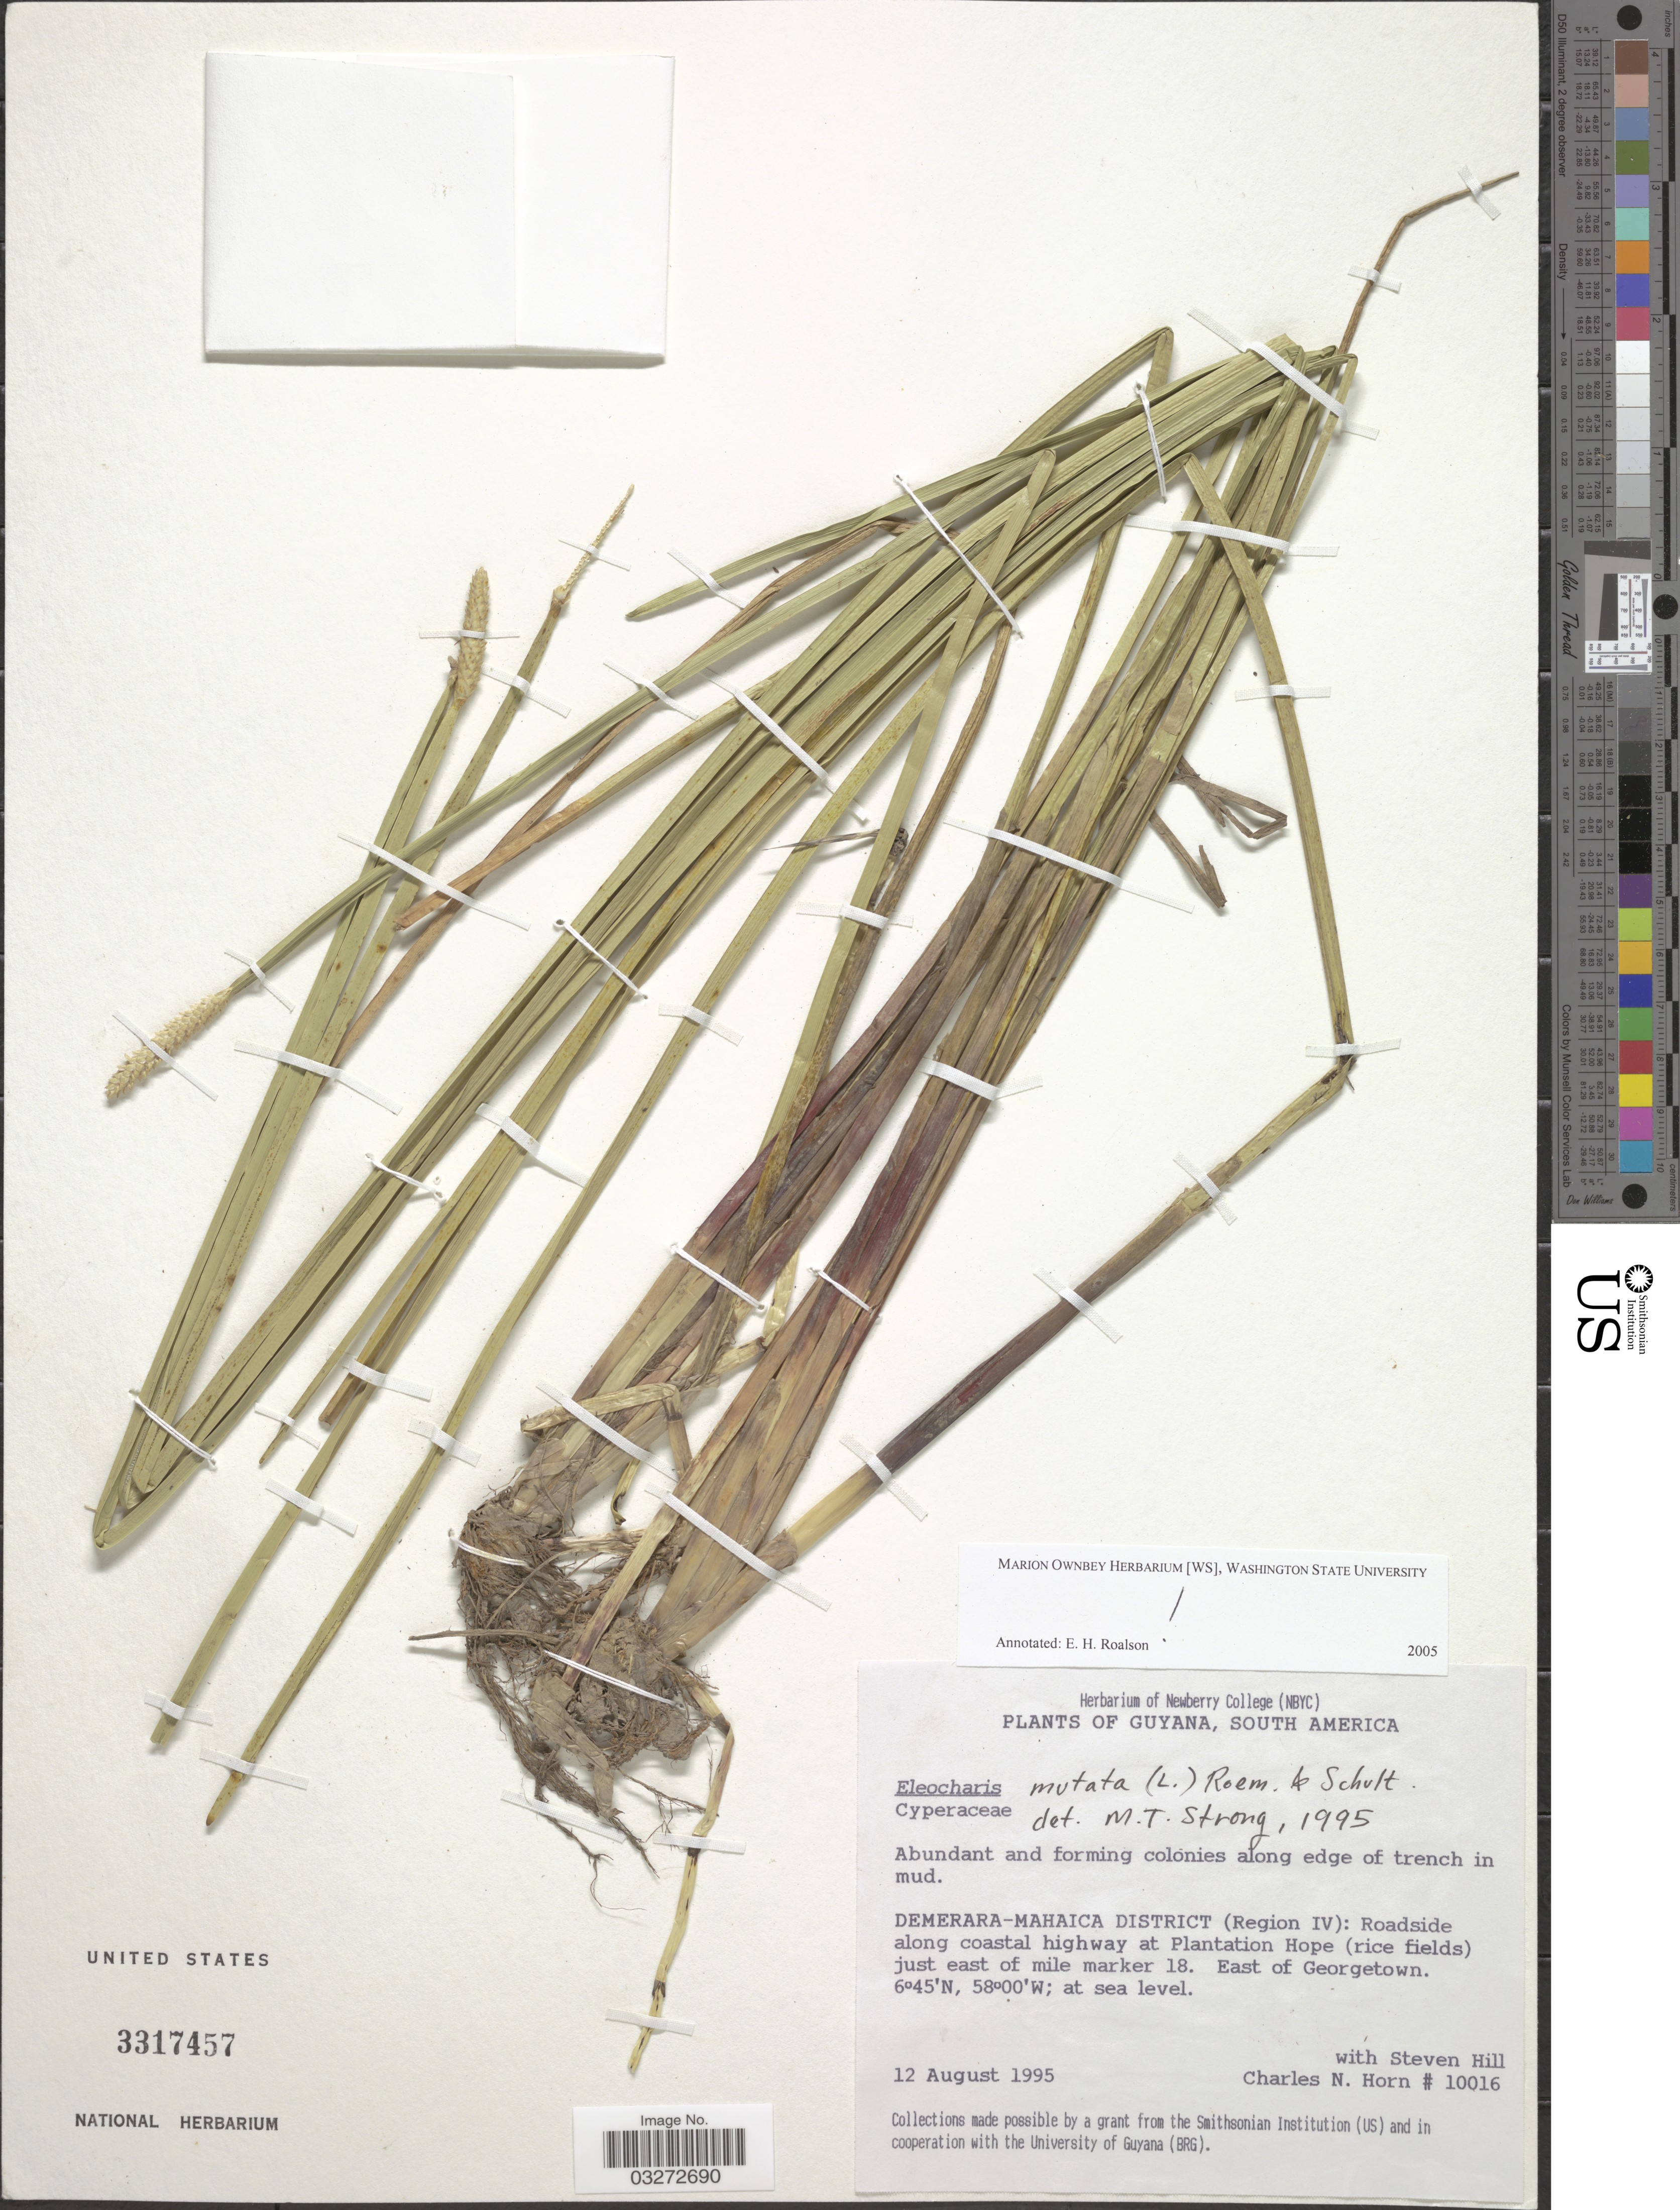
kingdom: Plantae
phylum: Tracheophyta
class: Liliopsida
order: Poales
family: Cyperaceae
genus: Eleocharis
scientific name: Eleocharis mutata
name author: (L.) Roem. & Schult.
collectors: C. Horn & S. R. Hill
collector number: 10016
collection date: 1995-08-12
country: Guyana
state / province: Demerara-Mahaica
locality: Demerara- Mahaica District (Region IV): Roadisde along coastal highway at Plantation Hope (rice fields) just east of mile marker 18. East of Georgetown.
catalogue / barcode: US 3317457